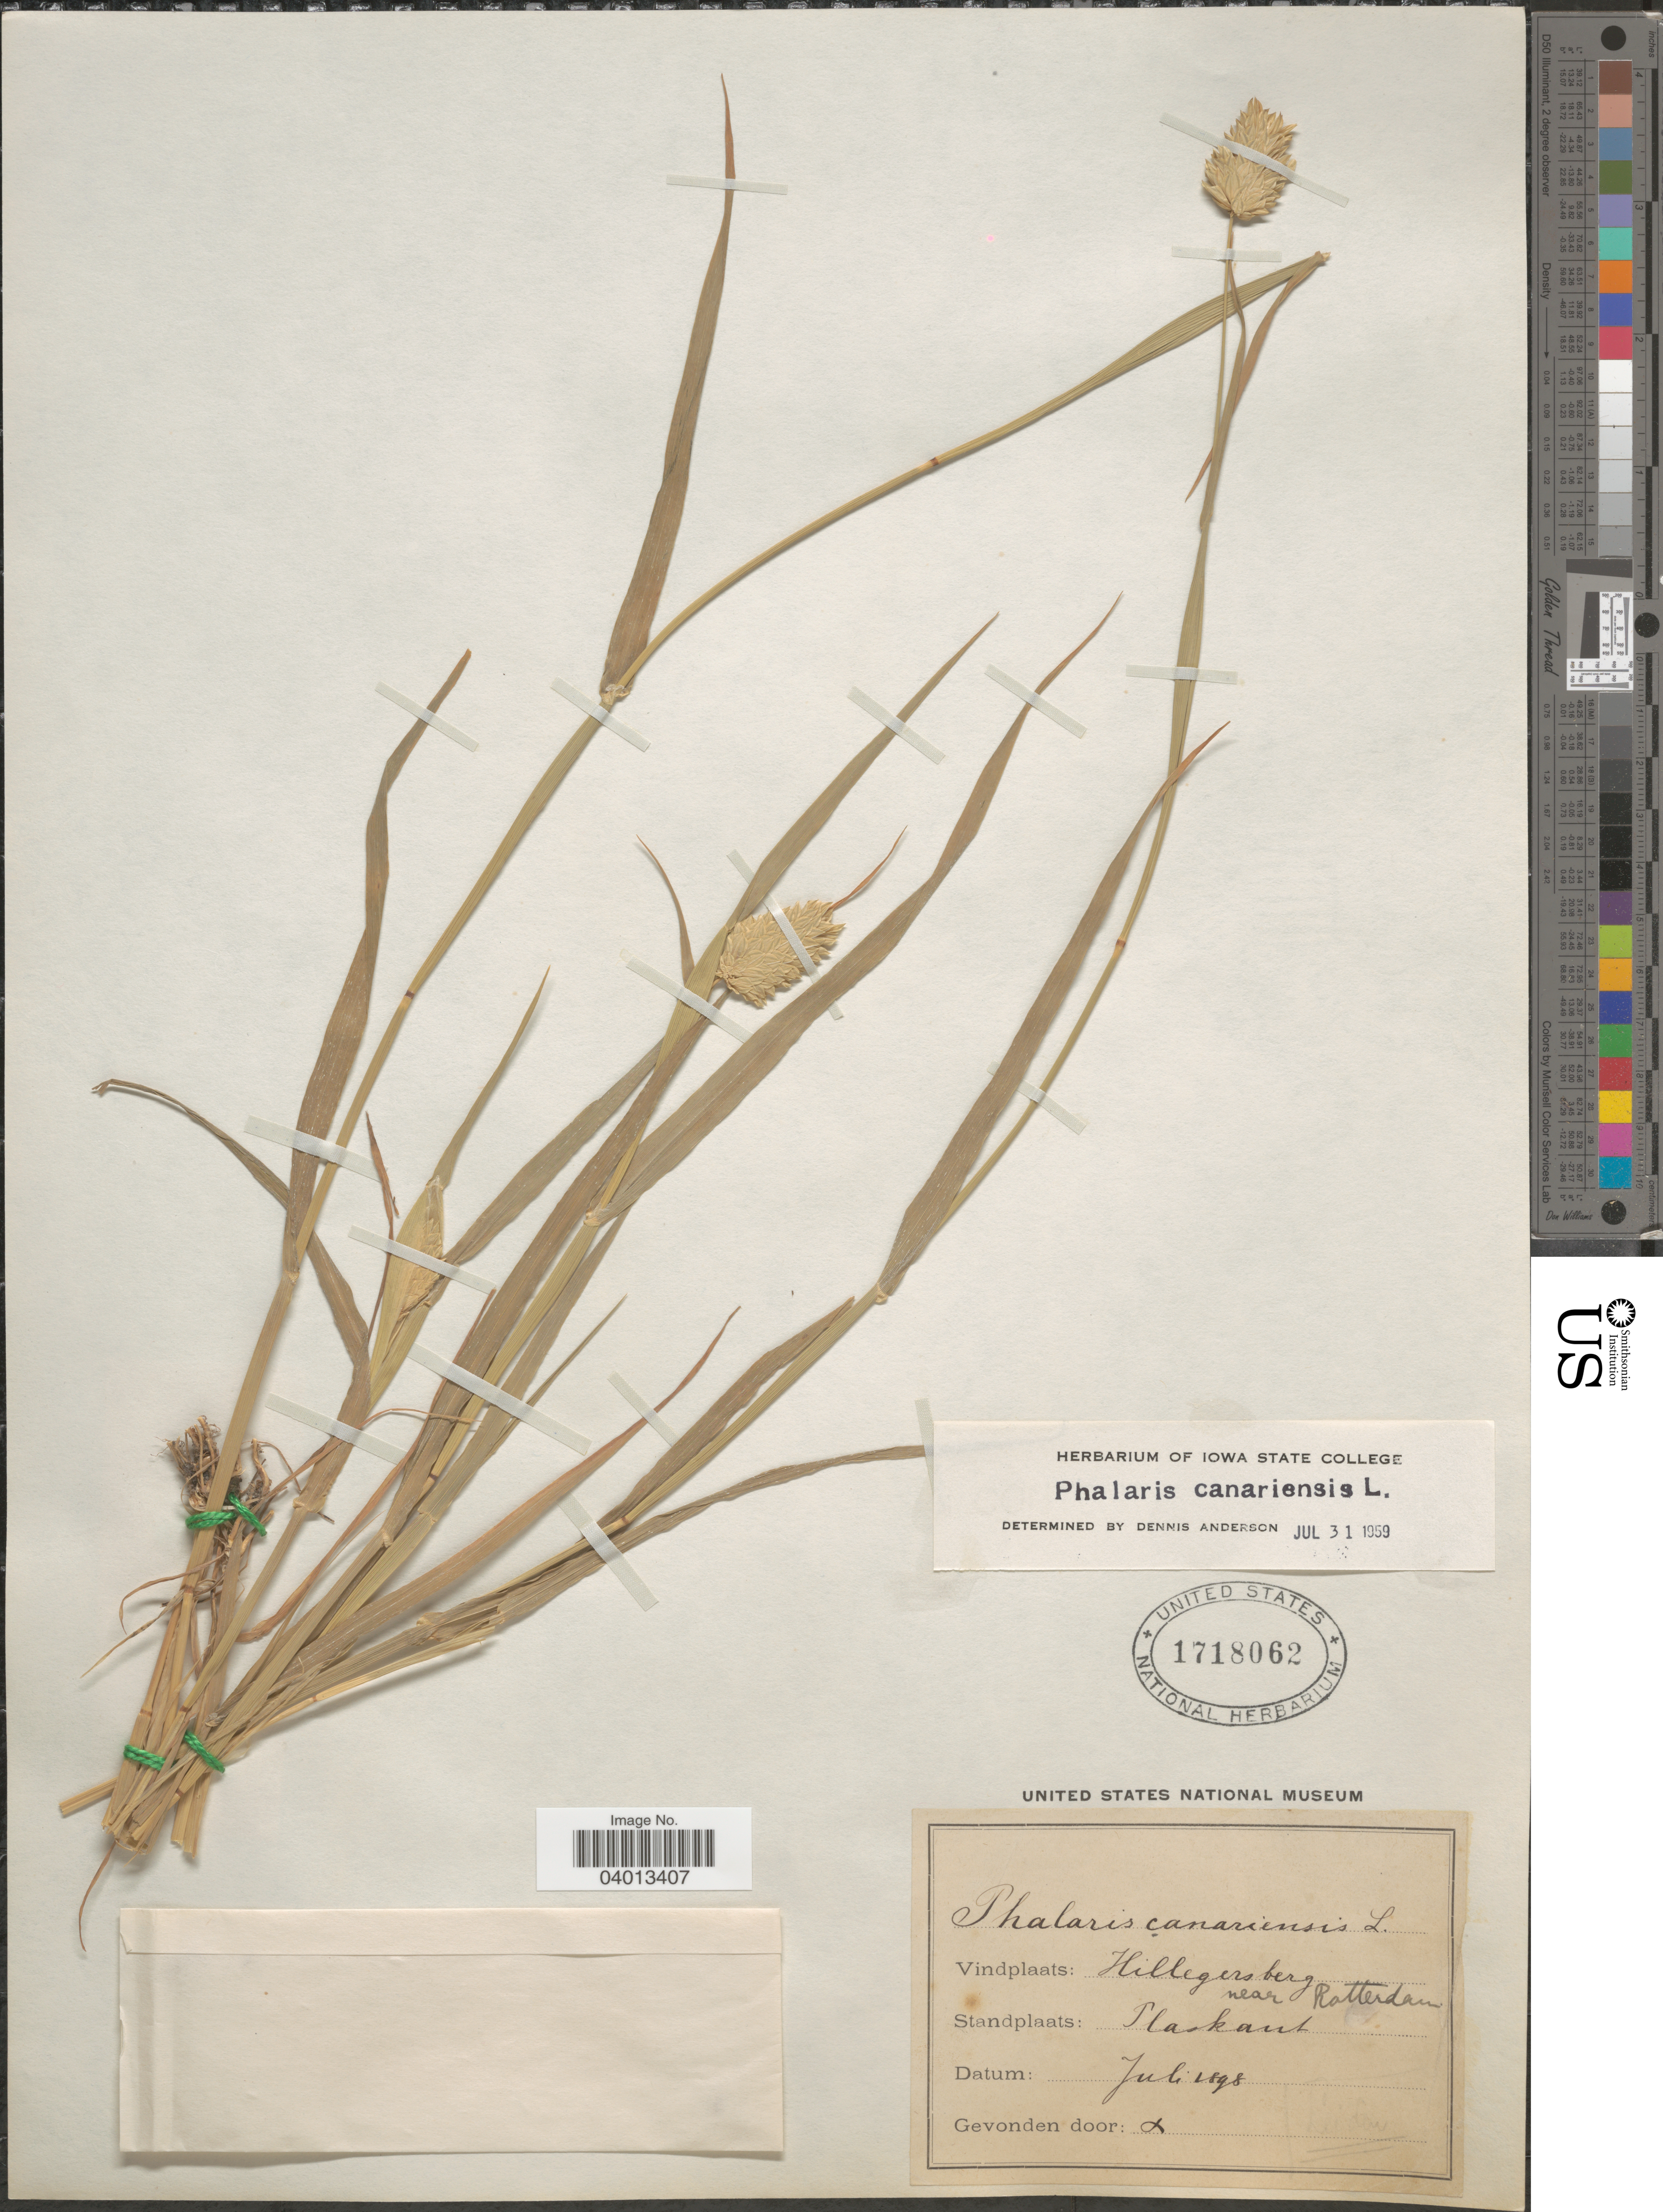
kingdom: Plantae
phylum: Tracheophyta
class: Liliopsida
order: Poales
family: Poaceae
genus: Phalaris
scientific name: Phalaris canariensis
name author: L.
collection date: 1898-07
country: Netherlands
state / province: Zuid Holland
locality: Hillegersberg near Rotterdam.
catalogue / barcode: US 1718062